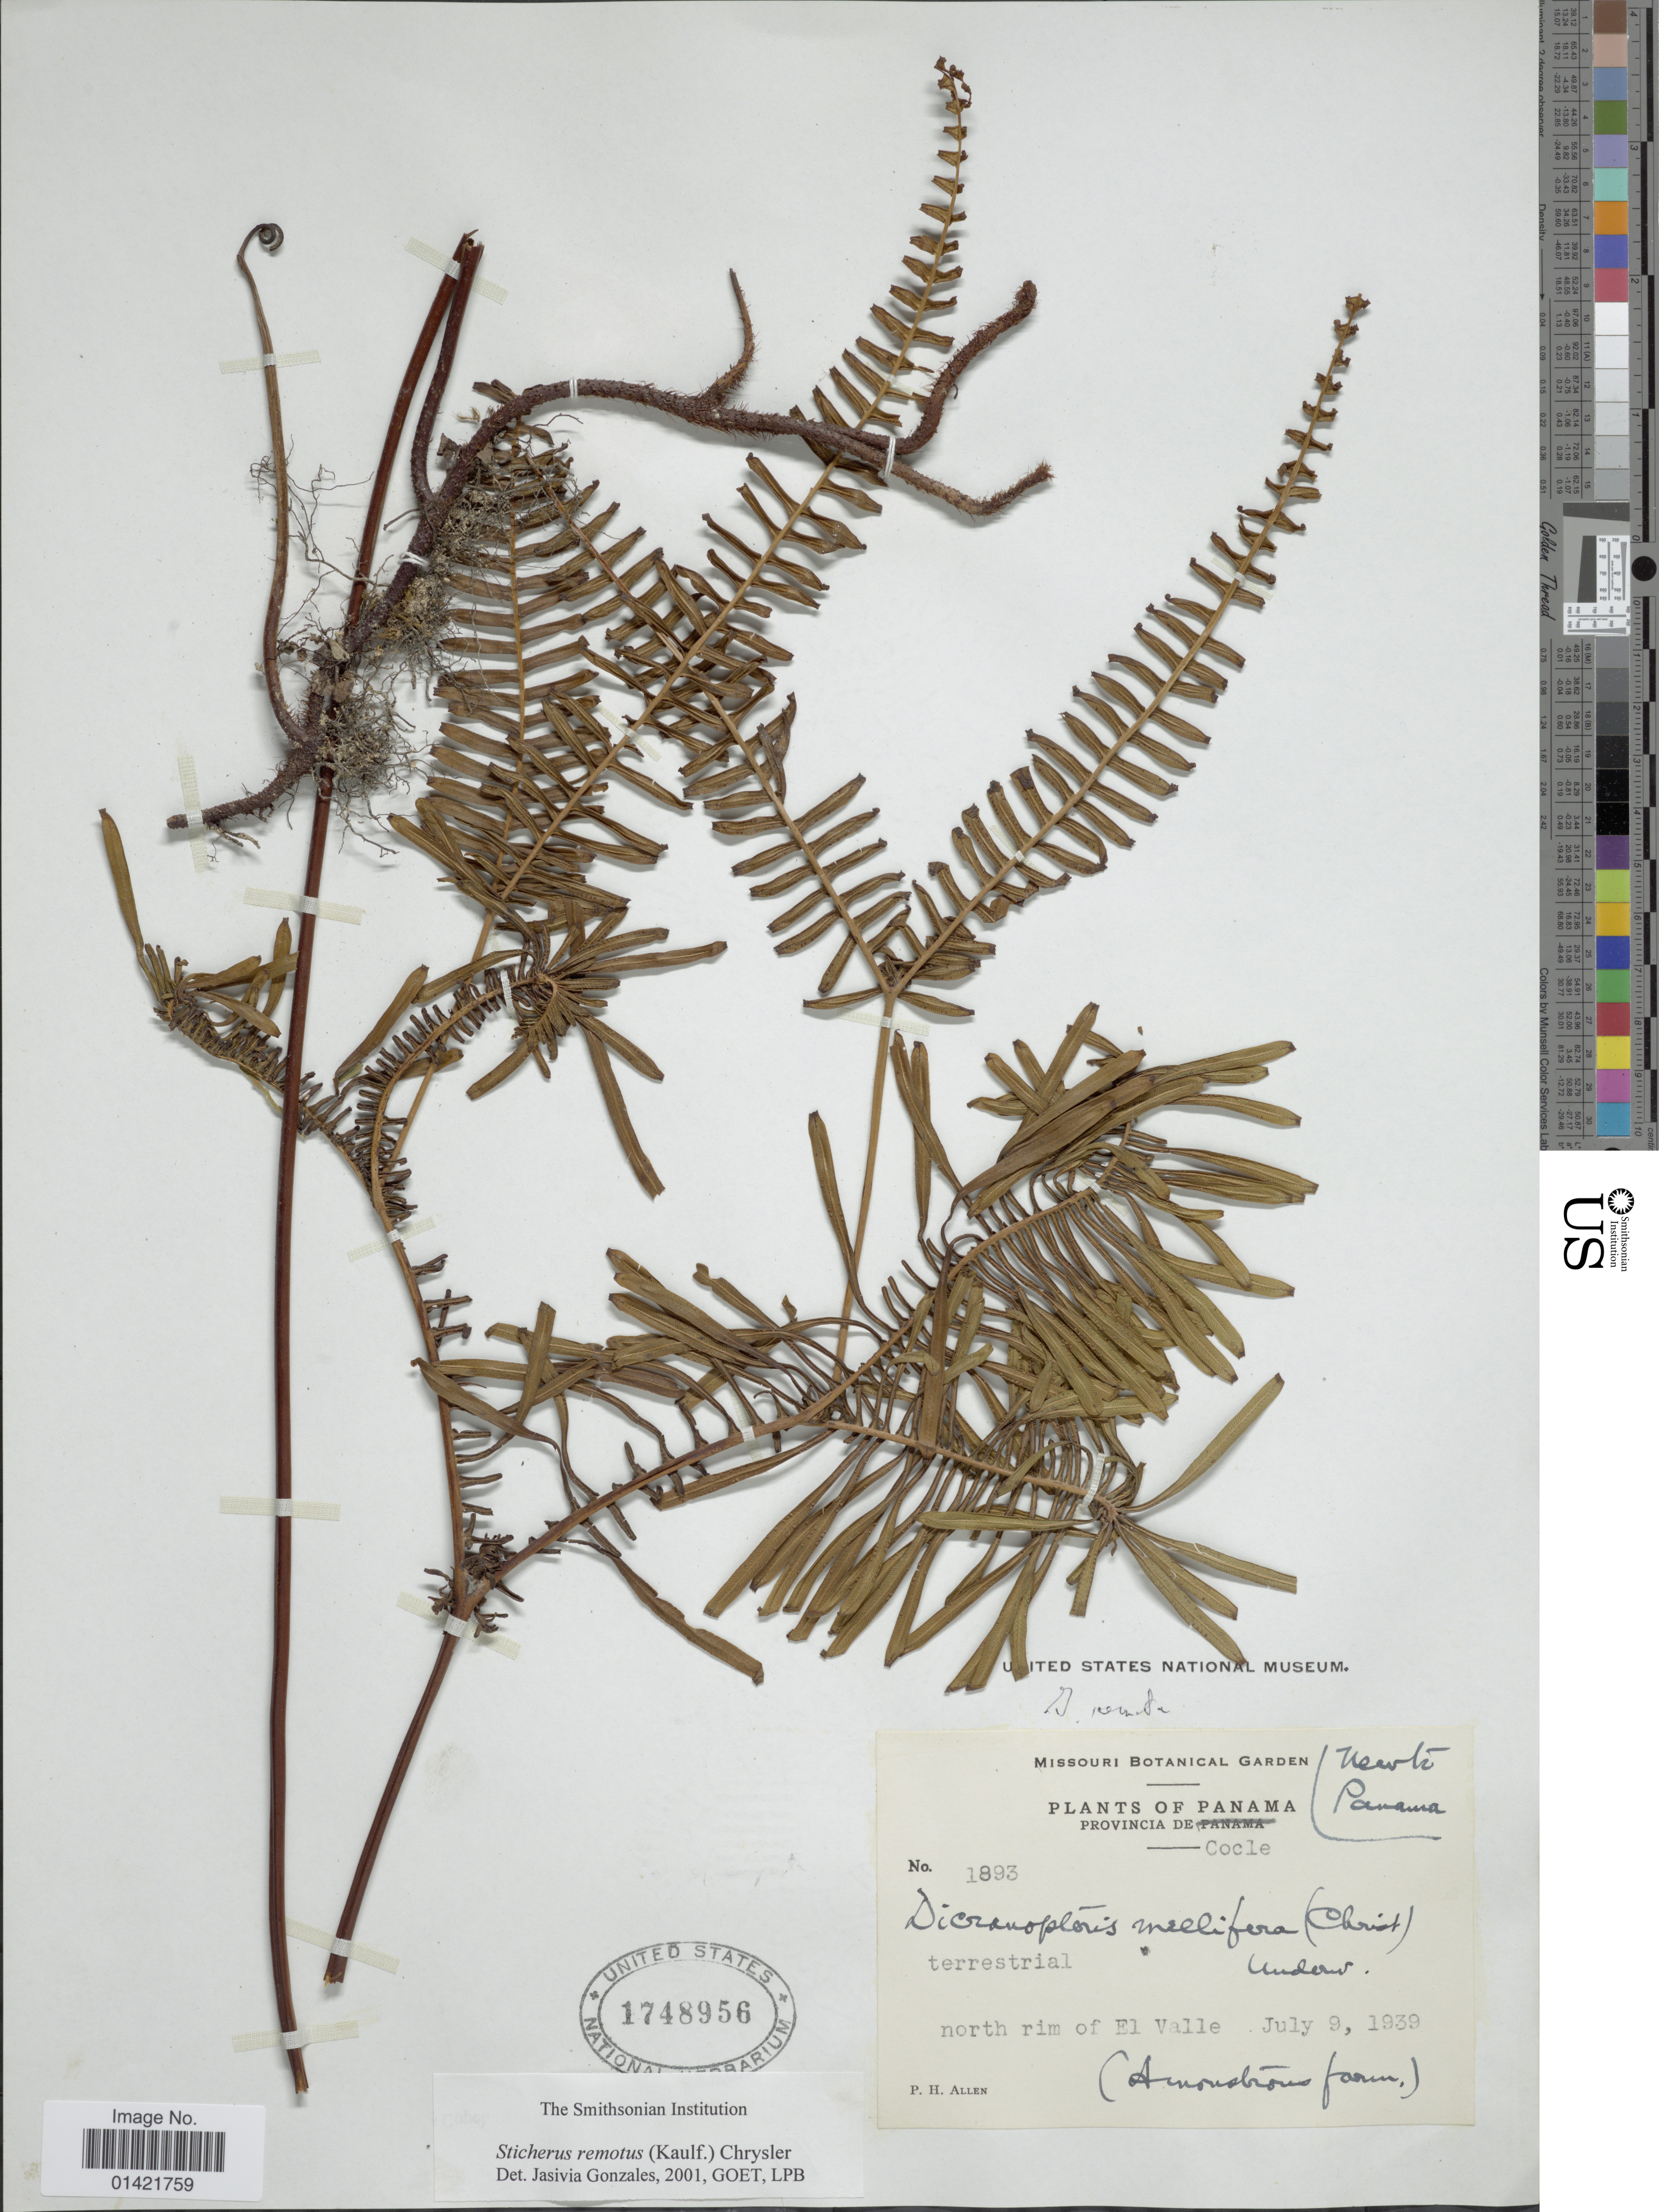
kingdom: Plantae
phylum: Tracheophyta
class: Polypodiopsida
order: Gleicheniales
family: Gleicheniaceae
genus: Sticherus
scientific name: Sticherus remotus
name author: (Kaulf.) Chrysler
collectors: P. H. Allen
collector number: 1893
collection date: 1939-07-09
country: Panama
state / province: Coclé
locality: North rim of El Valle.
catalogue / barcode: US 1748956